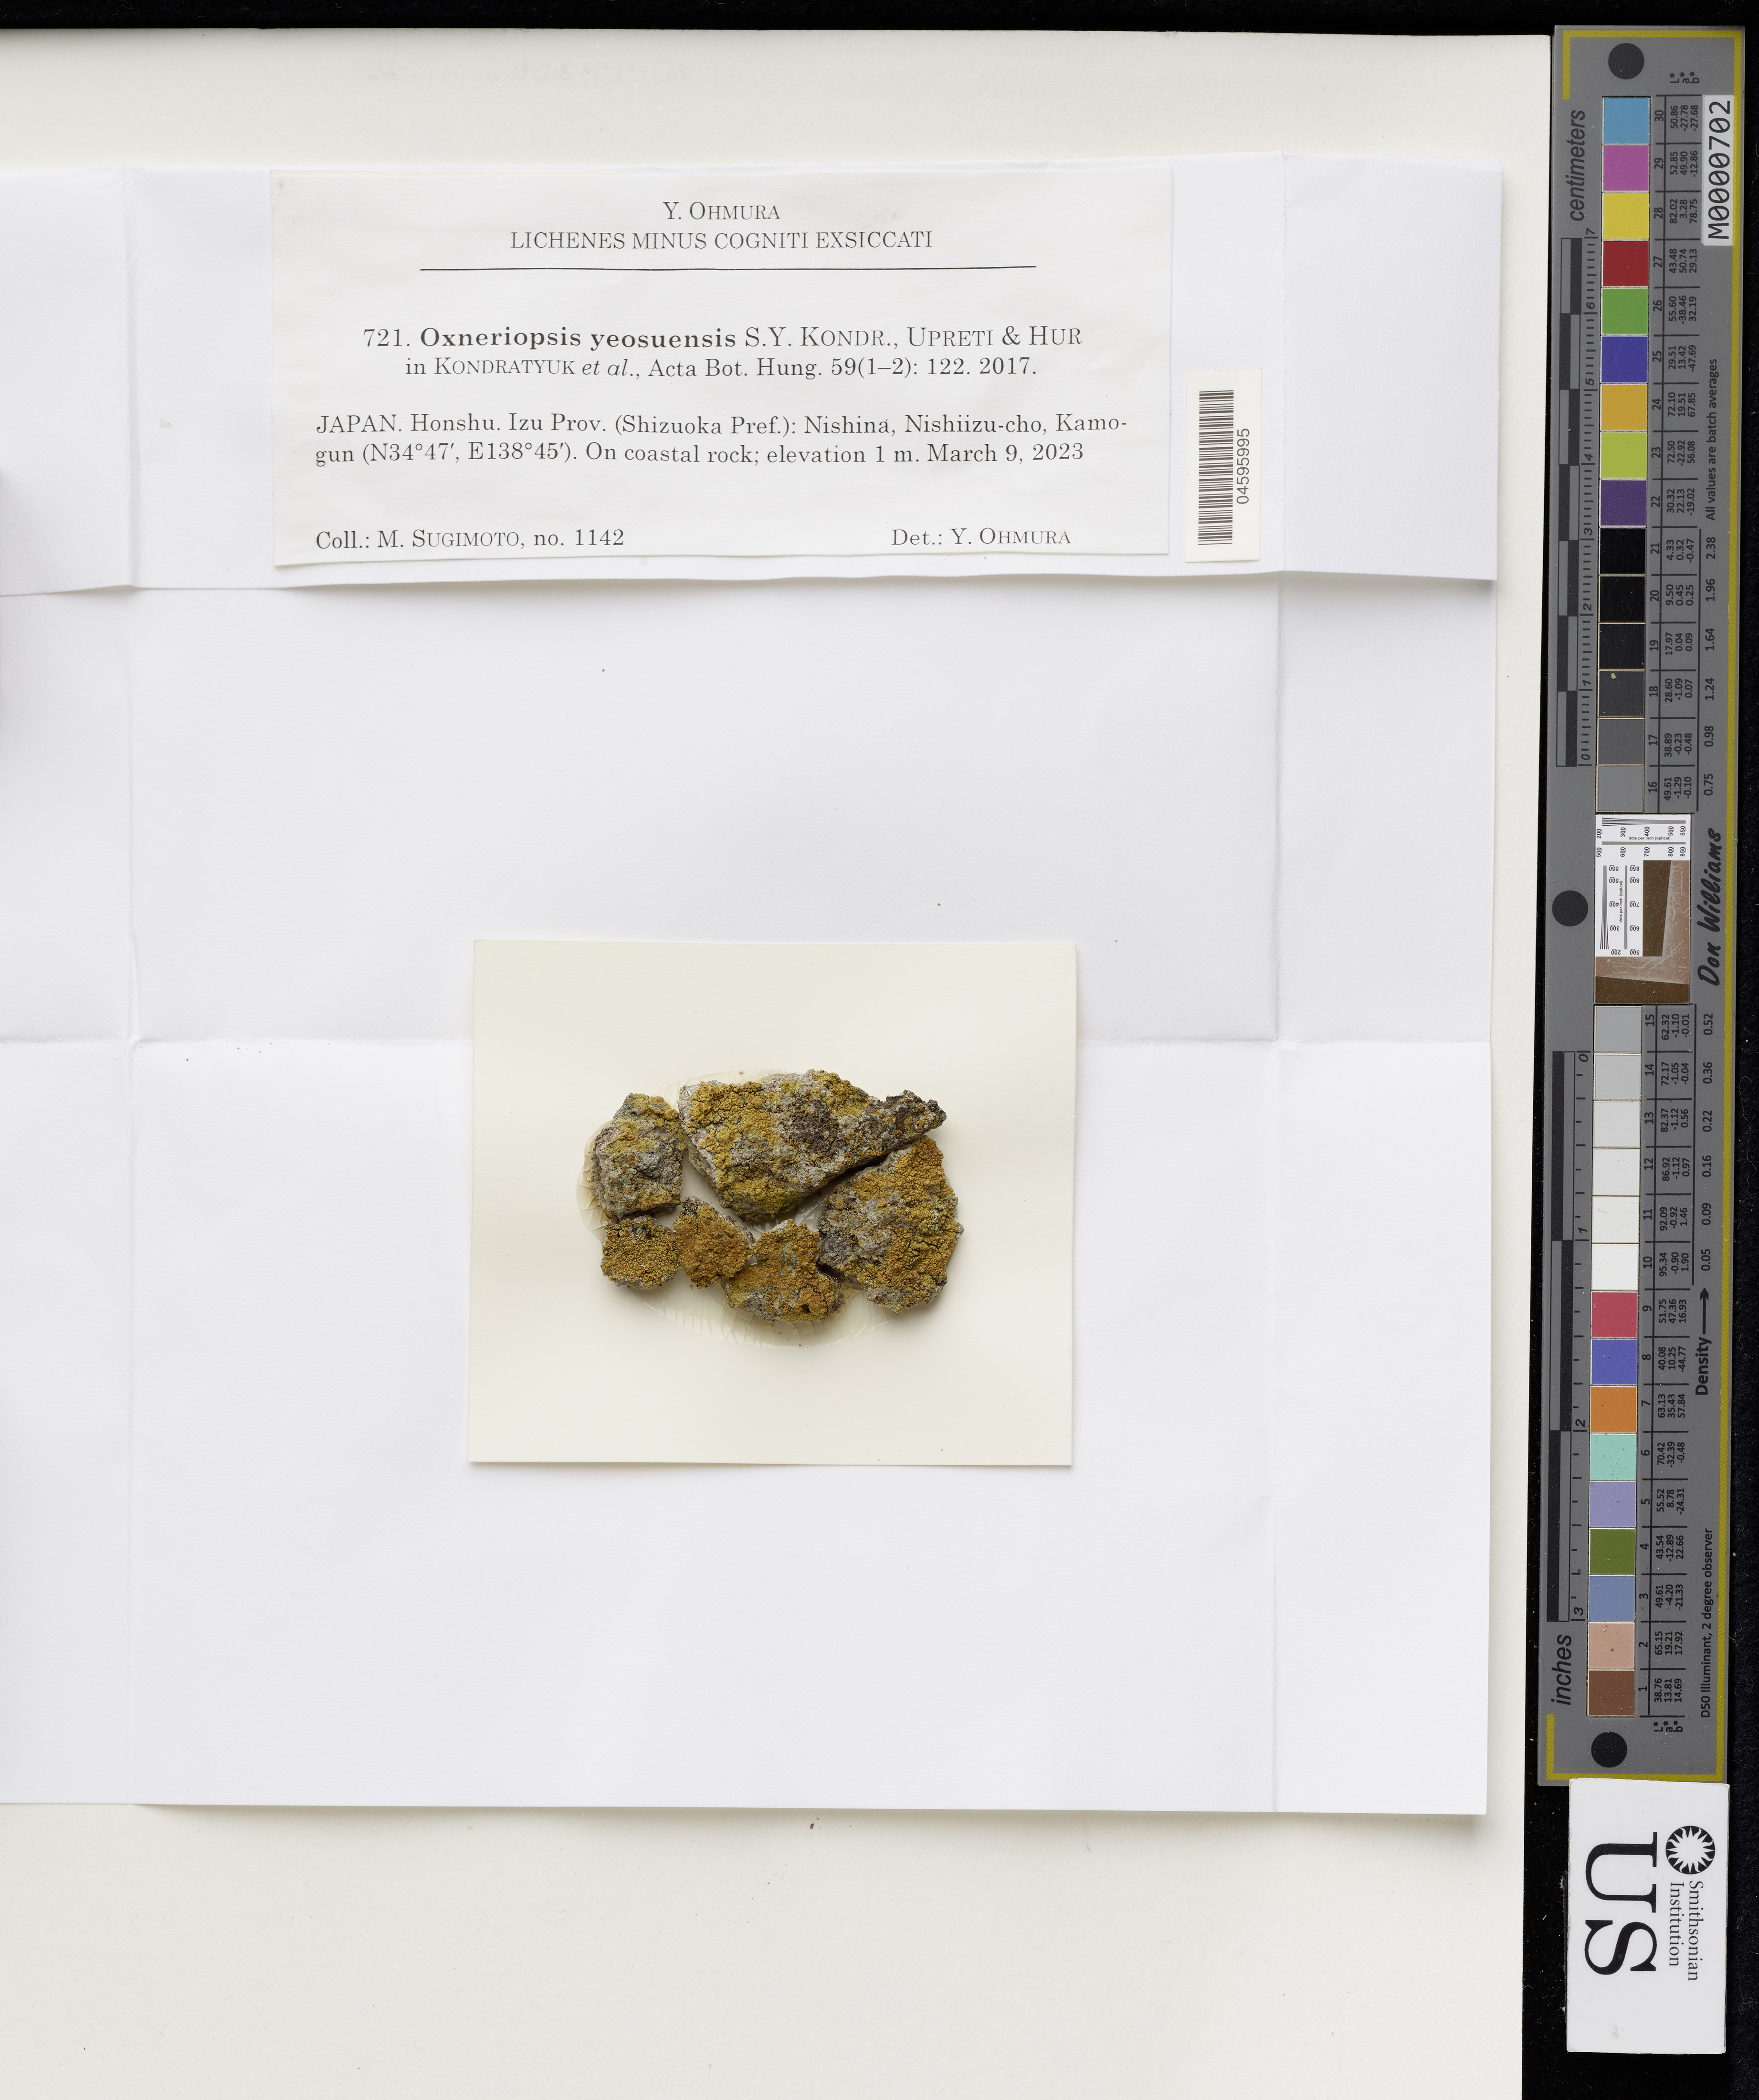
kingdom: Fungi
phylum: Ascomycota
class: Lecanoromycetes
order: Teloschistales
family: Teloschistaceae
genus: Oxneriopsis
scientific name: Oxneriopsis yeosuensis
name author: S.Y. Kondr.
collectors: M. Sugimoto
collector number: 1142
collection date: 2023-03-09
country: Japan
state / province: Sizuoka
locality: Honshu. Izu Prov. (Shizuoka Pref.): Nishina, Nishiizu-cho, Kamo-gun.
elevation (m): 1